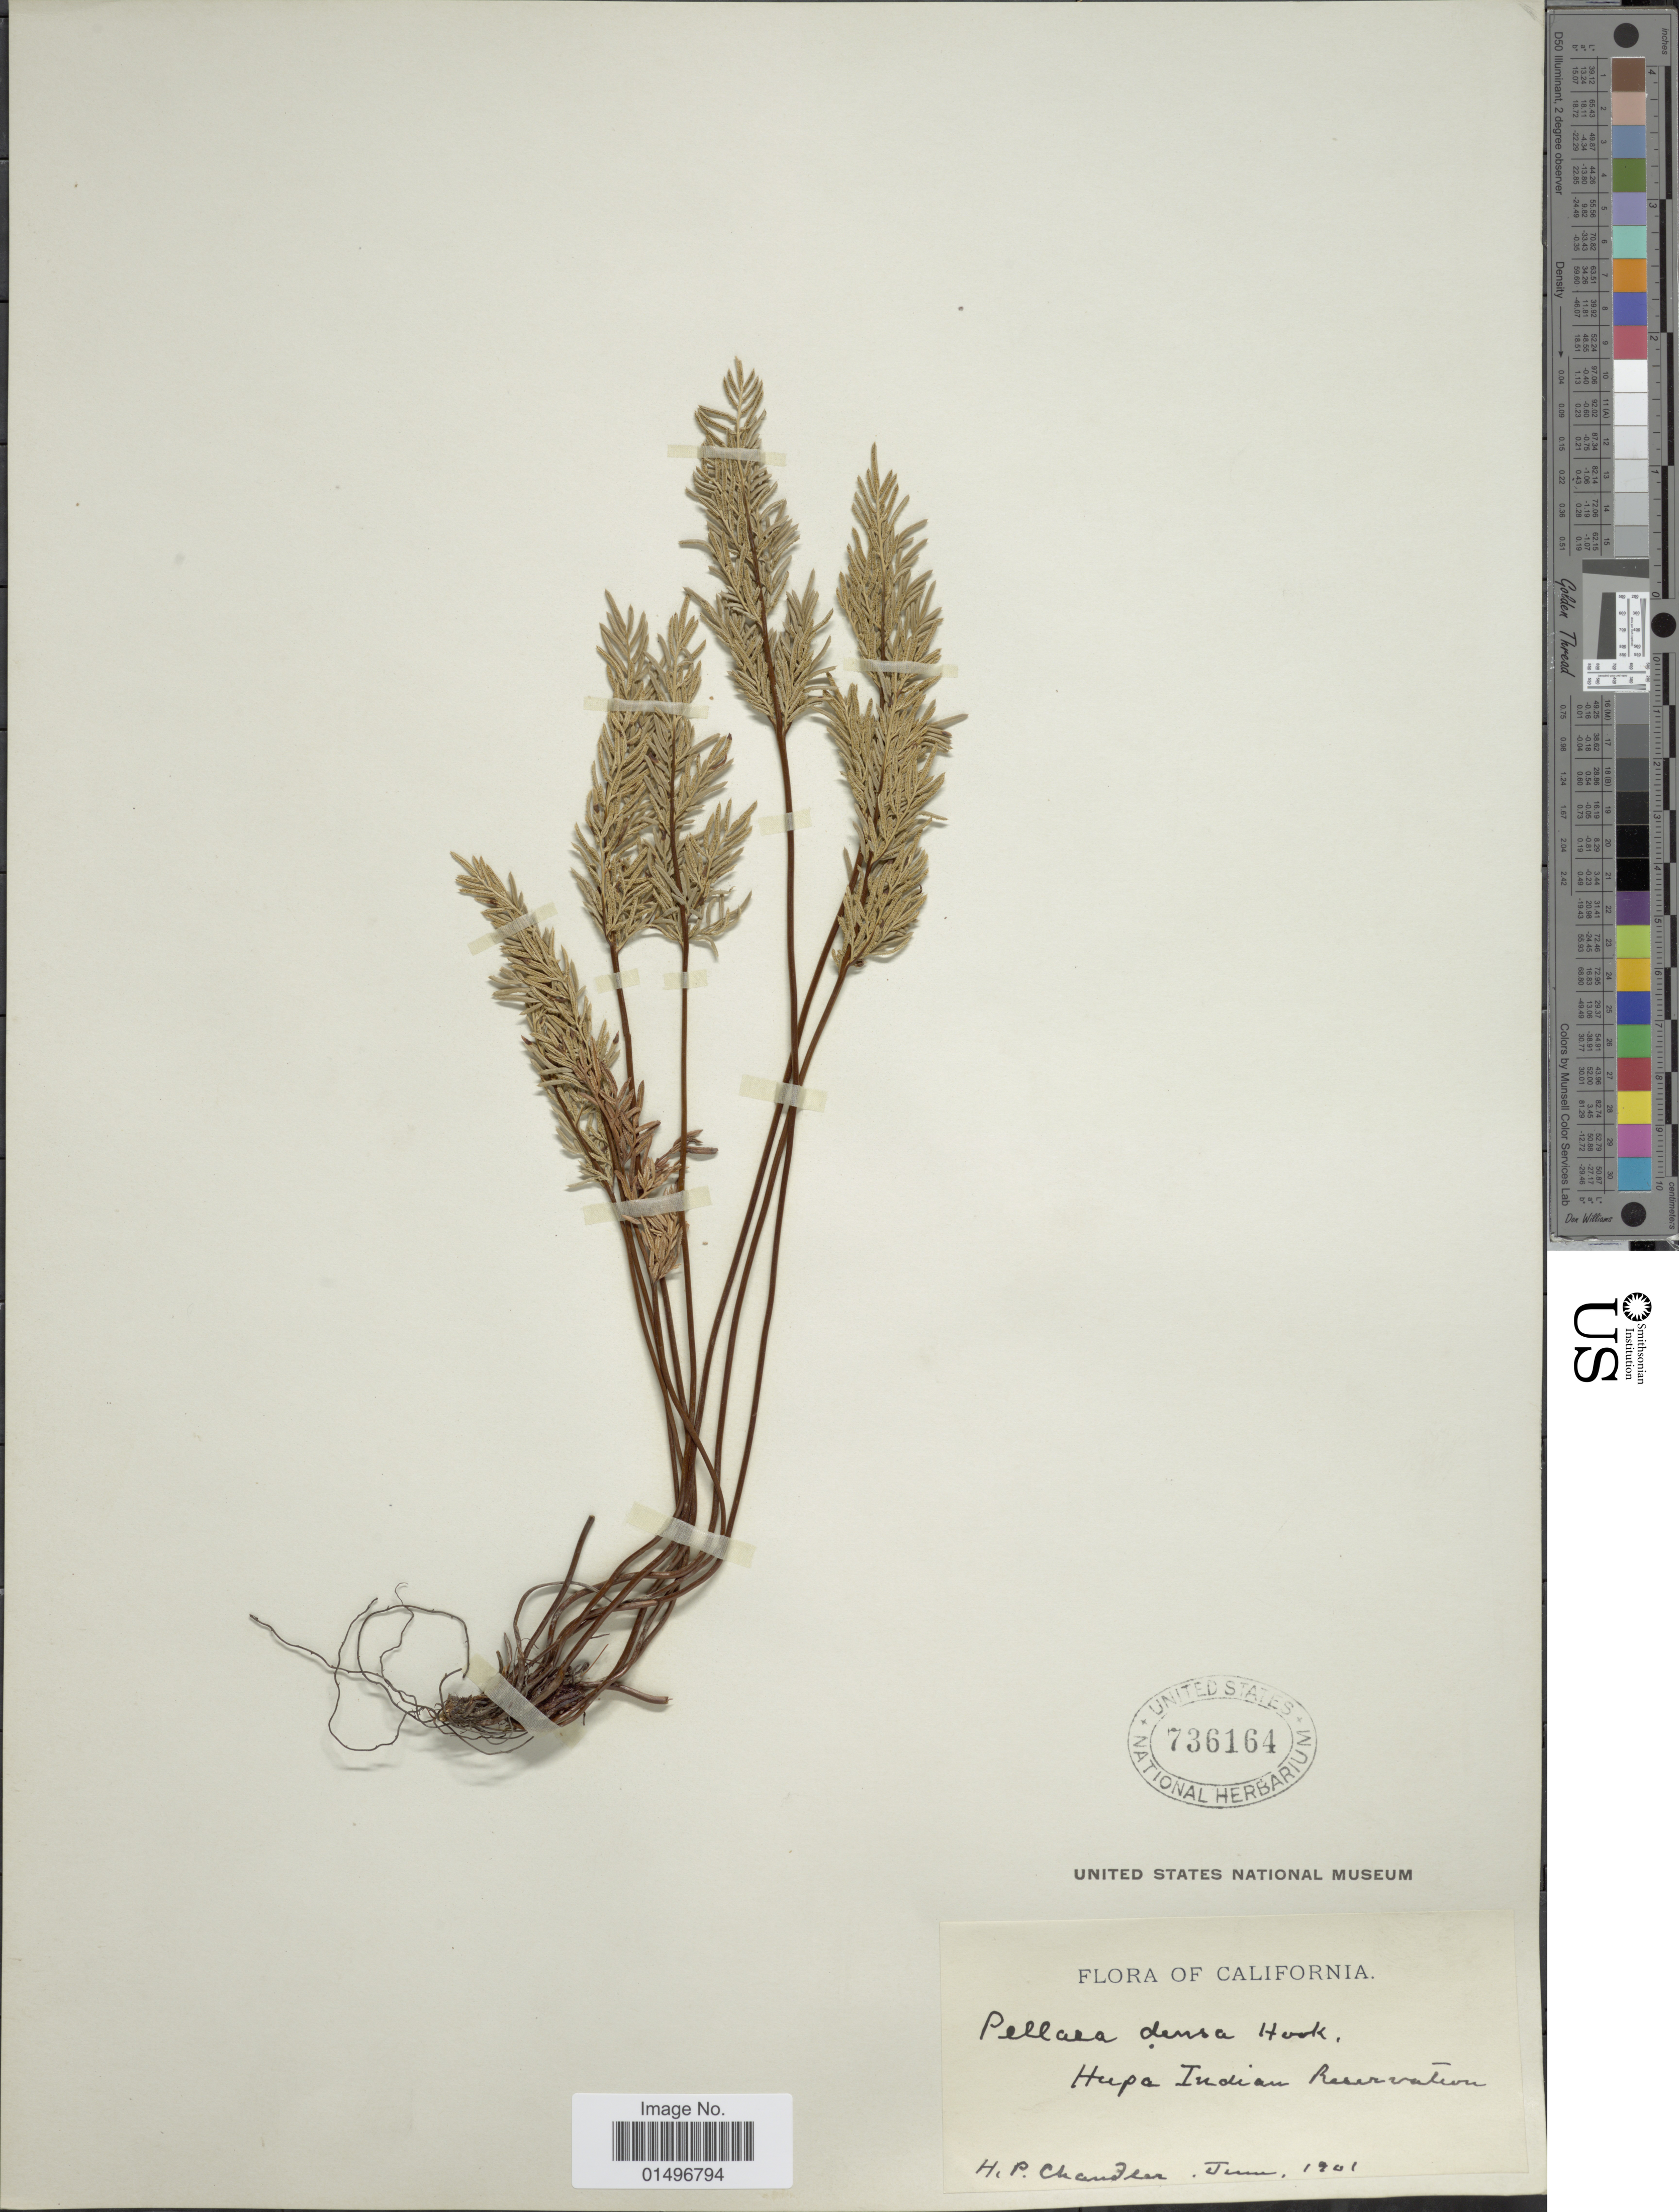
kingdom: Plantae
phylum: Tracheophyta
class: Polypodiopsida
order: Polypodiales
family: Pteridaceae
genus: Aspidotis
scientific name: Aspidotis densa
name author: (Brack.) Lellinger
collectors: H. Chandler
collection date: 1901-06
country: United States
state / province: California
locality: California, Hupa Indian Reservation.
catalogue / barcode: US 736164